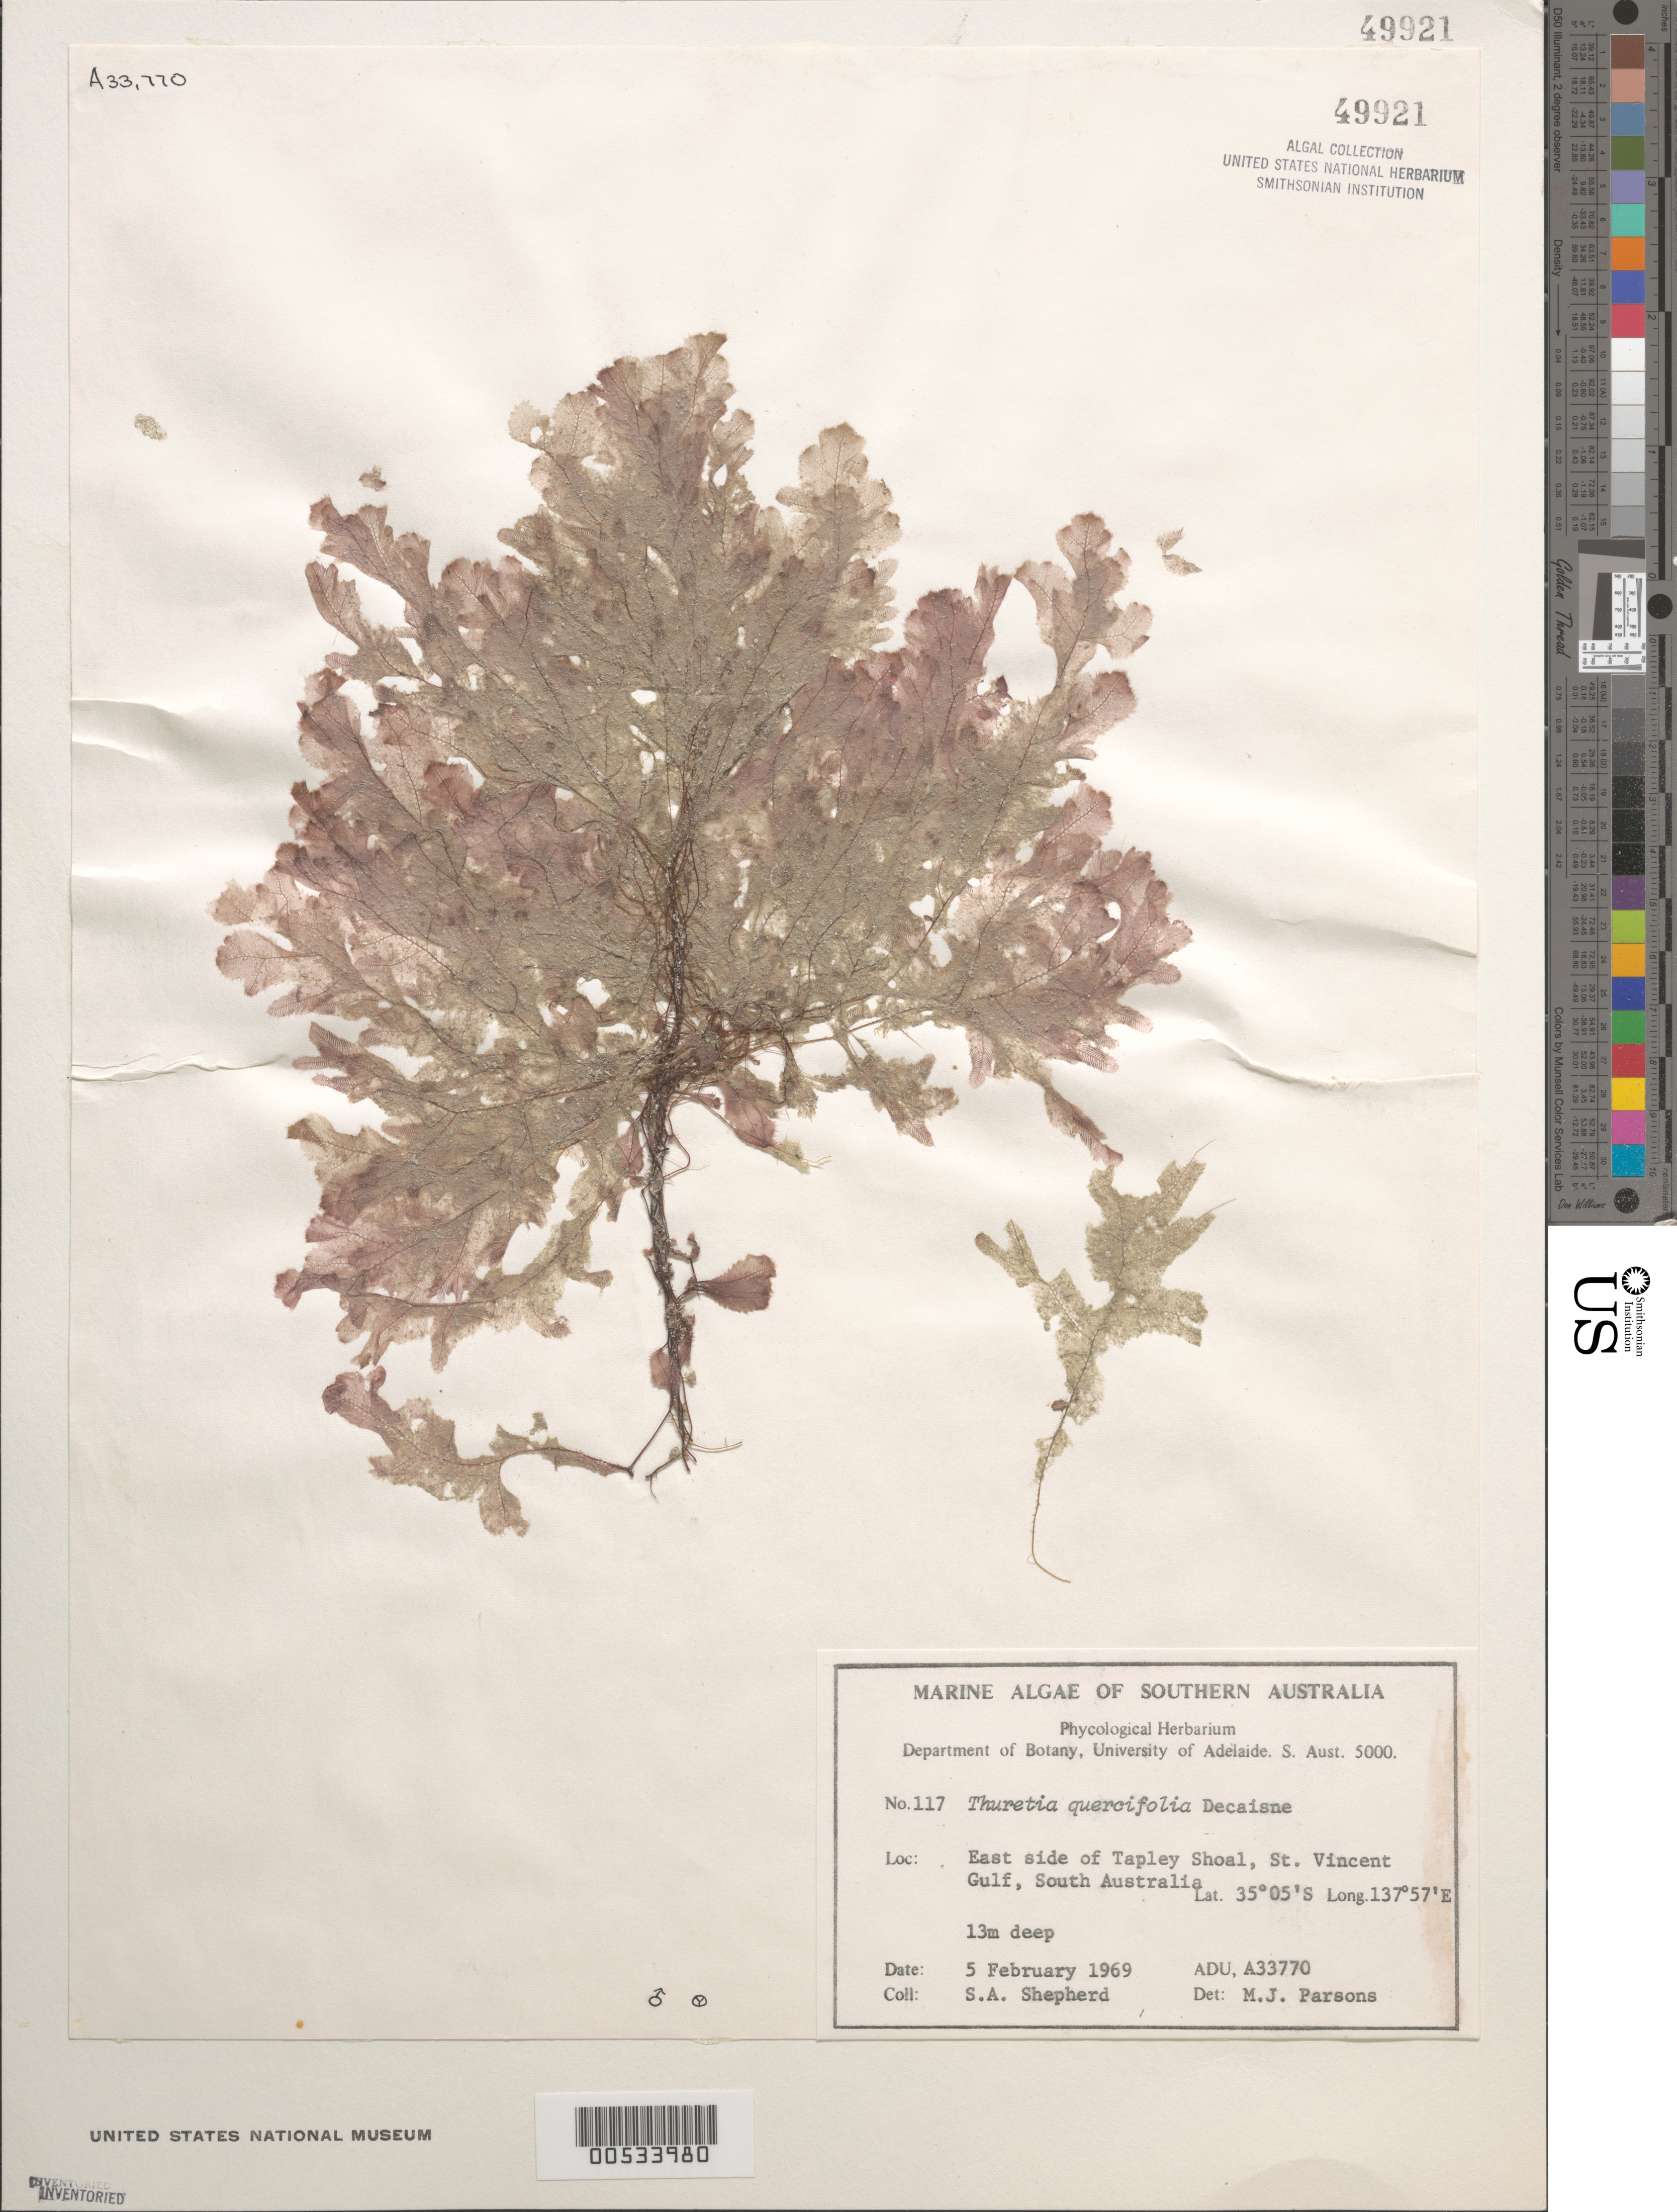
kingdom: Plantae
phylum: Rhodophyta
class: Florideophyceae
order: Ceramiales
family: Dasyaceae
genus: Thuretia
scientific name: Thuretia quercifolia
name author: Decne.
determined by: Parsons, M. J.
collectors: S. Shepherd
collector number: ADU A33770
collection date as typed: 05 Feb 1969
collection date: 1969-02-05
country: Australia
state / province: South Australia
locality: Tapley Shoal, St. Vincent Gulf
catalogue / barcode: US 49921